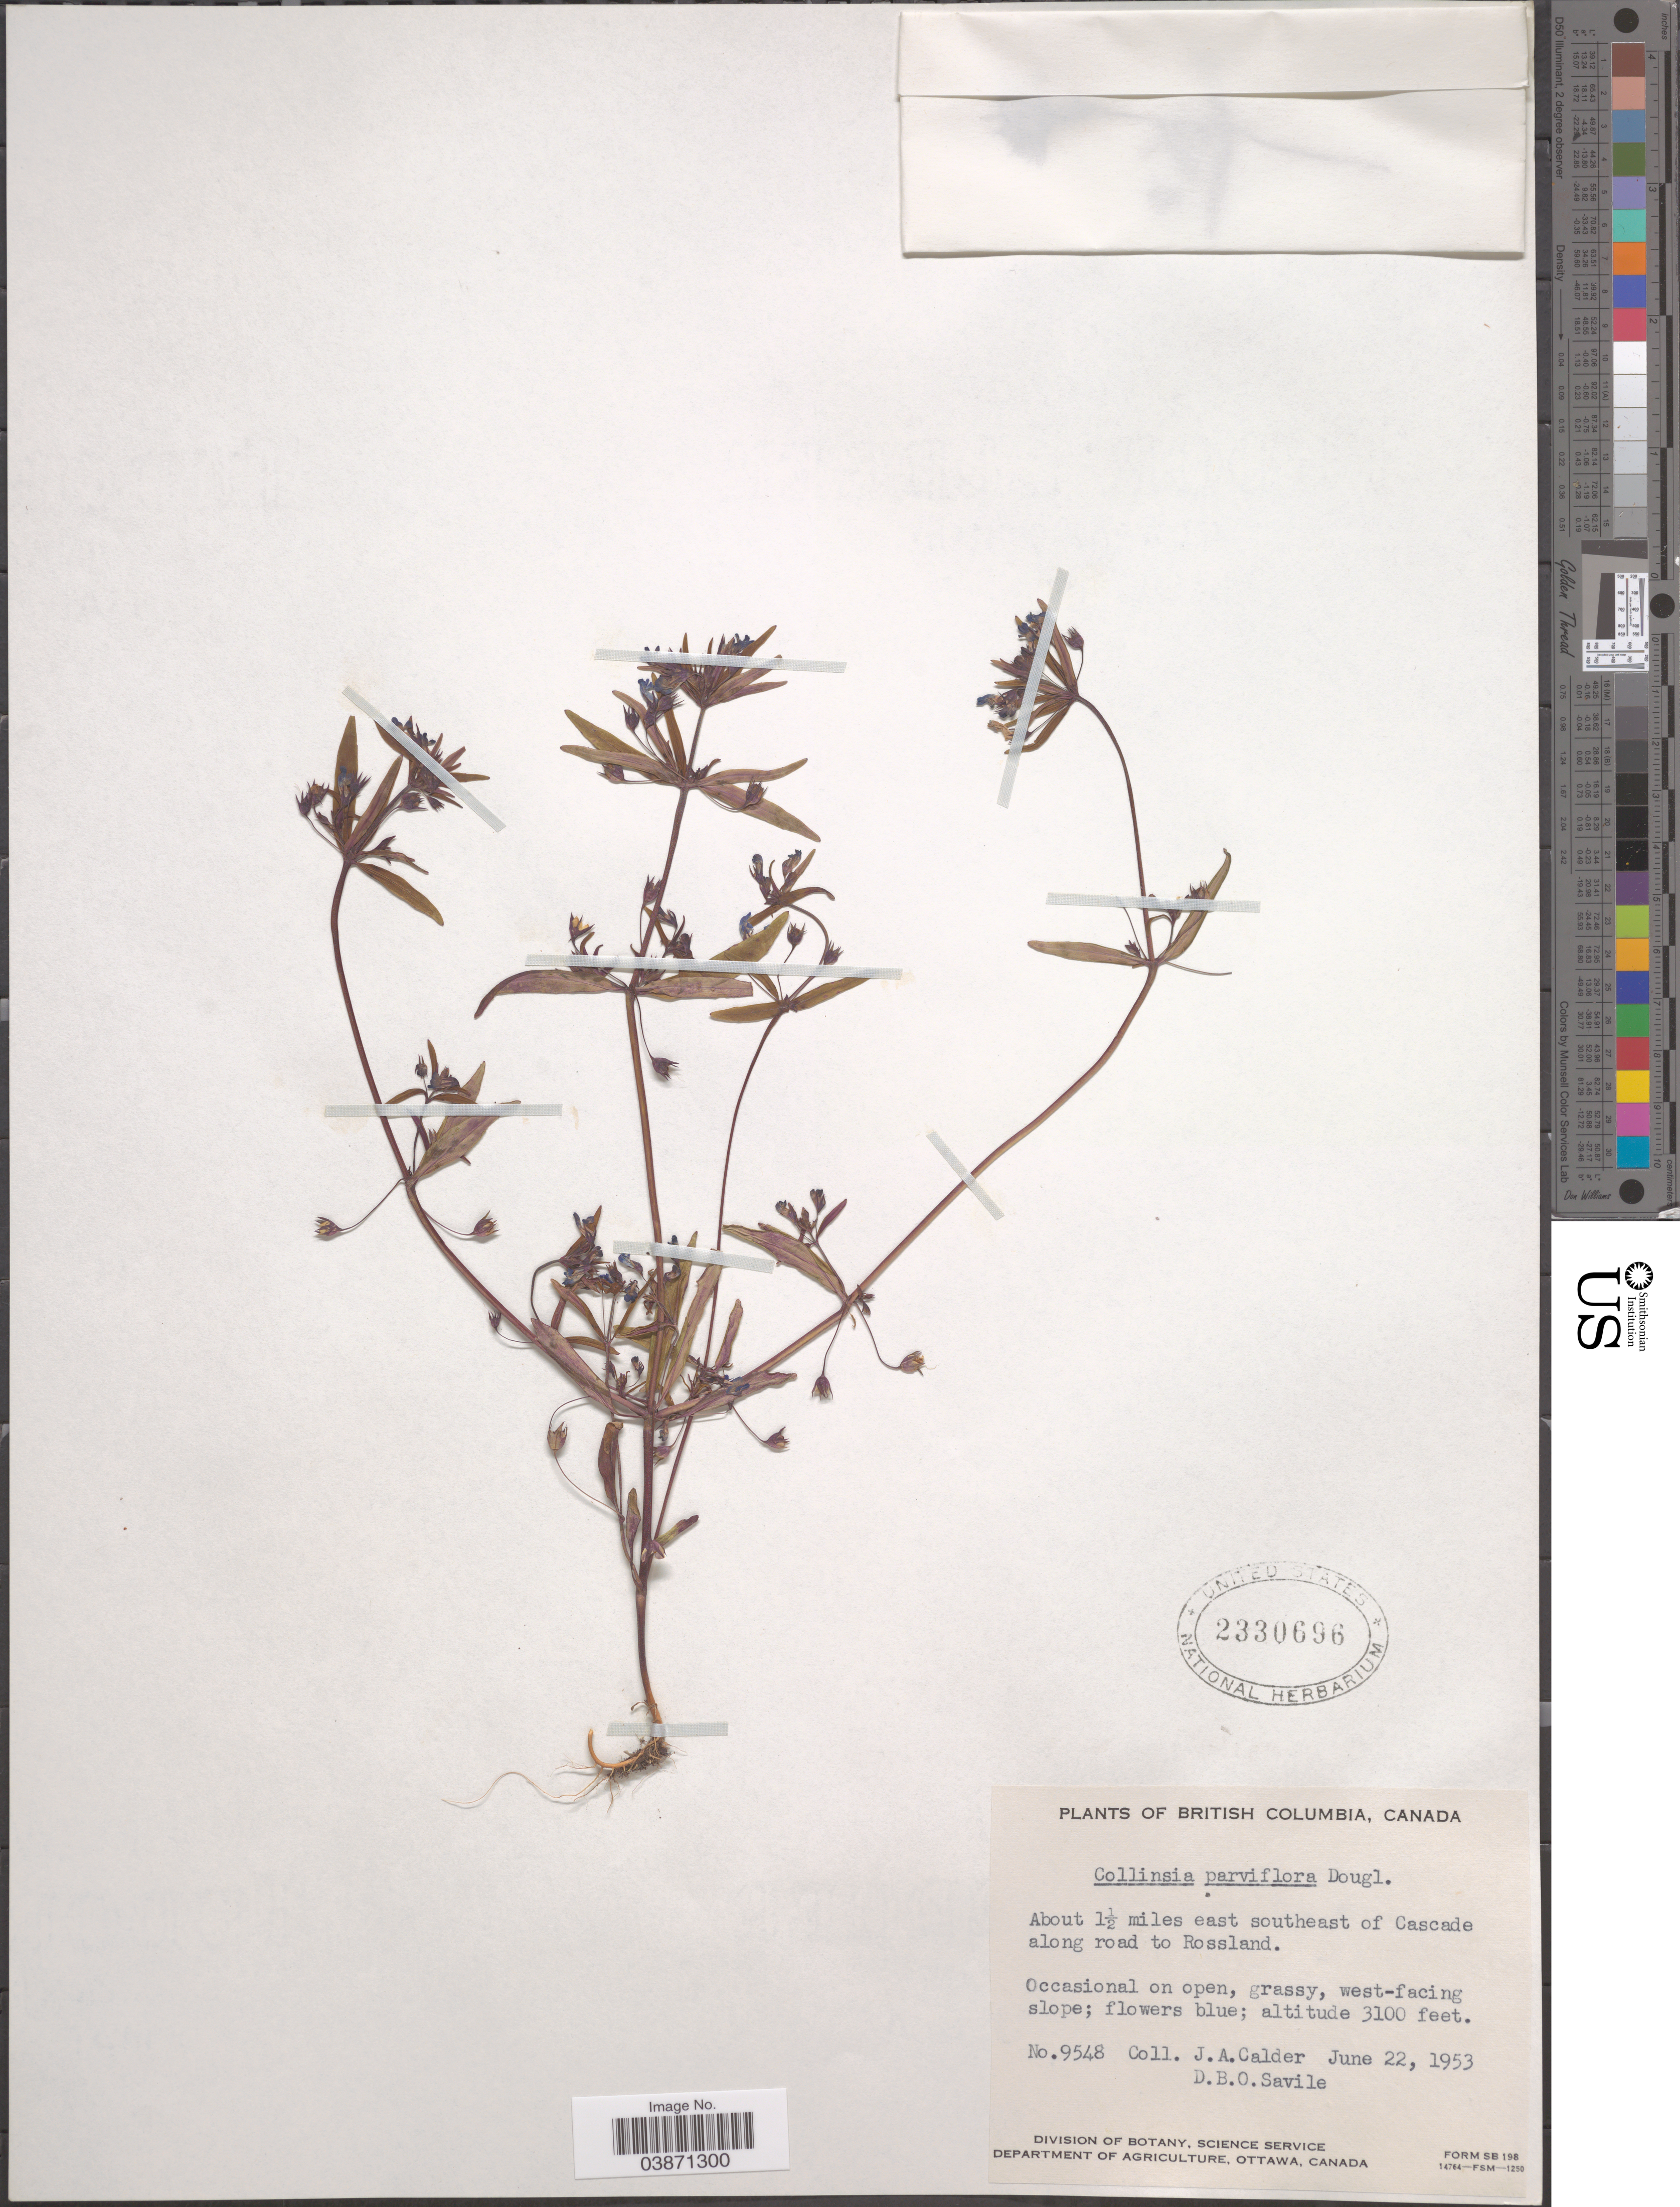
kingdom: Plantae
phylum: Tracheophyta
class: Magnoliopsida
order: Lamiales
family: Plantaginaceae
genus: Collinsia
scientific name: Collinsia parviflora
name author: Douglas ex Lindl.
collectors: J. A. Calder & D. Savile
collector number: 9548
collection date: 1953-06-22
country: Canada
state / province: British Columbia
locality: About 1½ miles east southeast of Cascade along road to Rossland. On open, grassy, west-facing slope.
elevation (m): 945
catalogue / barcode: US 2330696